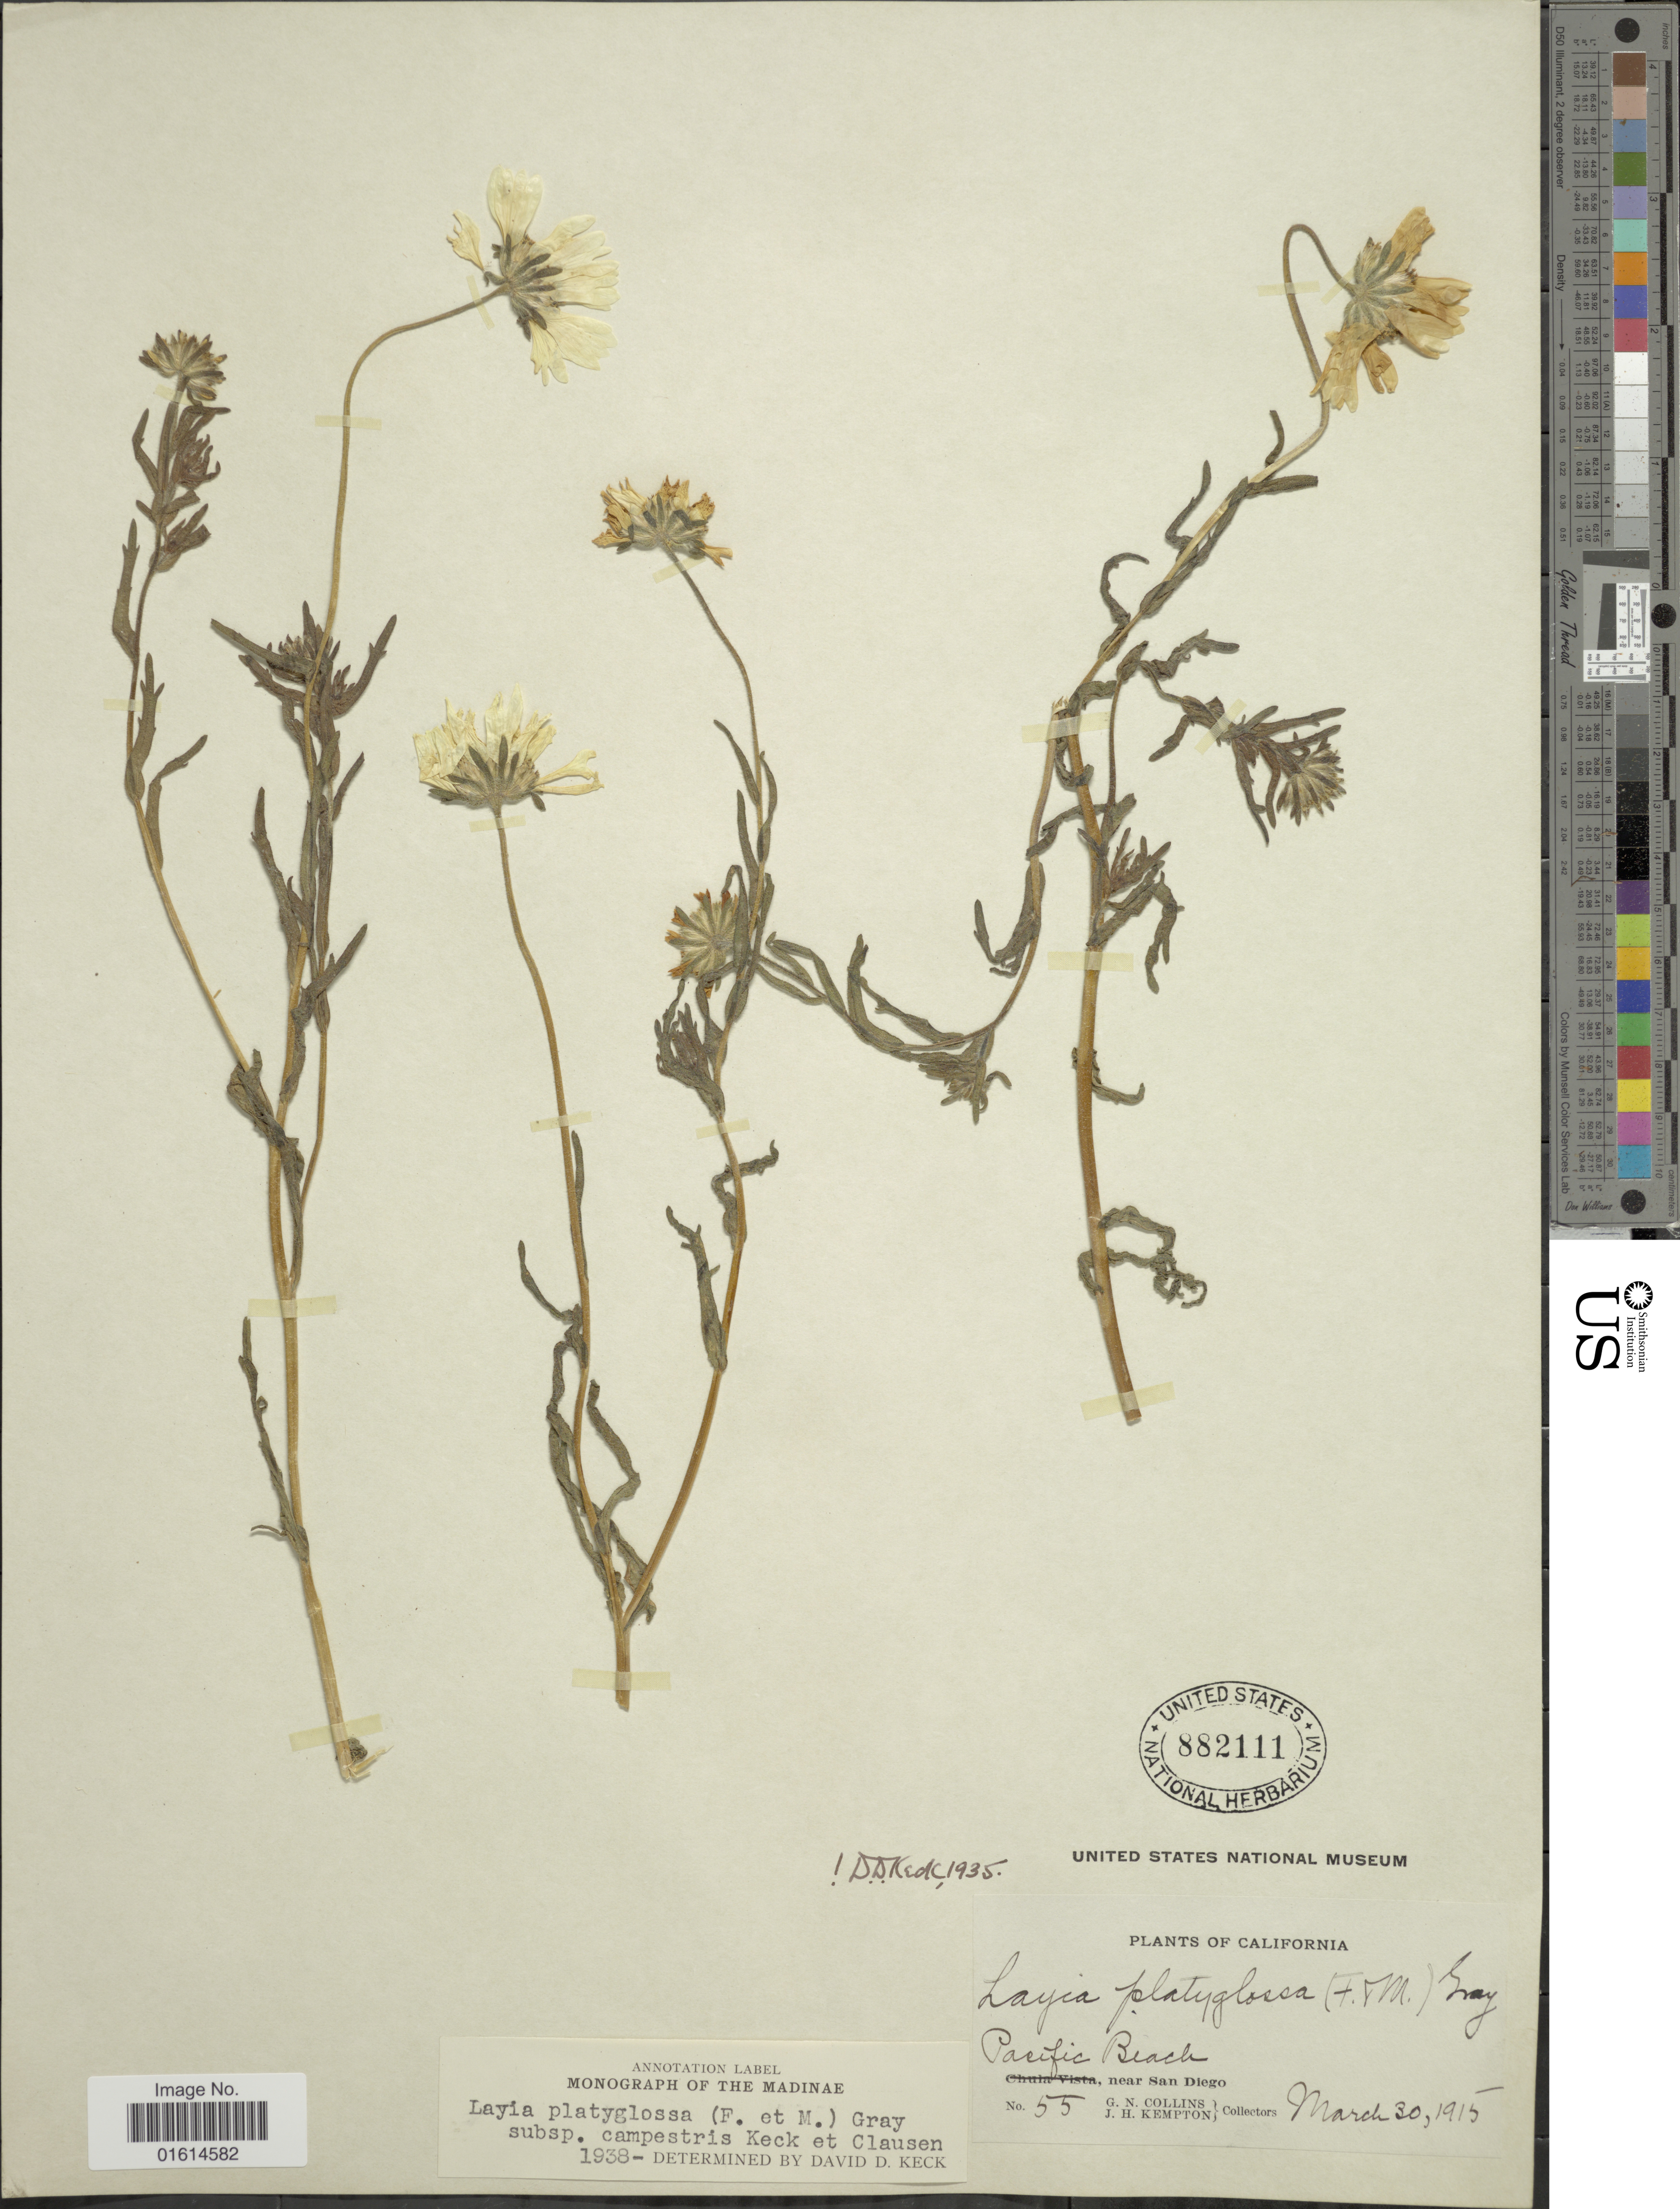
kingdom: Plantae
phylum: Tracheophyta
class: Magnoliopsida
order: Asterales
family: Asteraceae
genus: Layia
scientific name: Layia platyglossa subsp. campestris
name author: D.D. Keck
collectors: G. Collins & J. H. Kempton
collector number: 55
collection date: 1915-03-30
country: United States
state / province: California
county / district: San Diego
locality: Pacific Beach, near San Diego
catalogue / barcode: US 882111